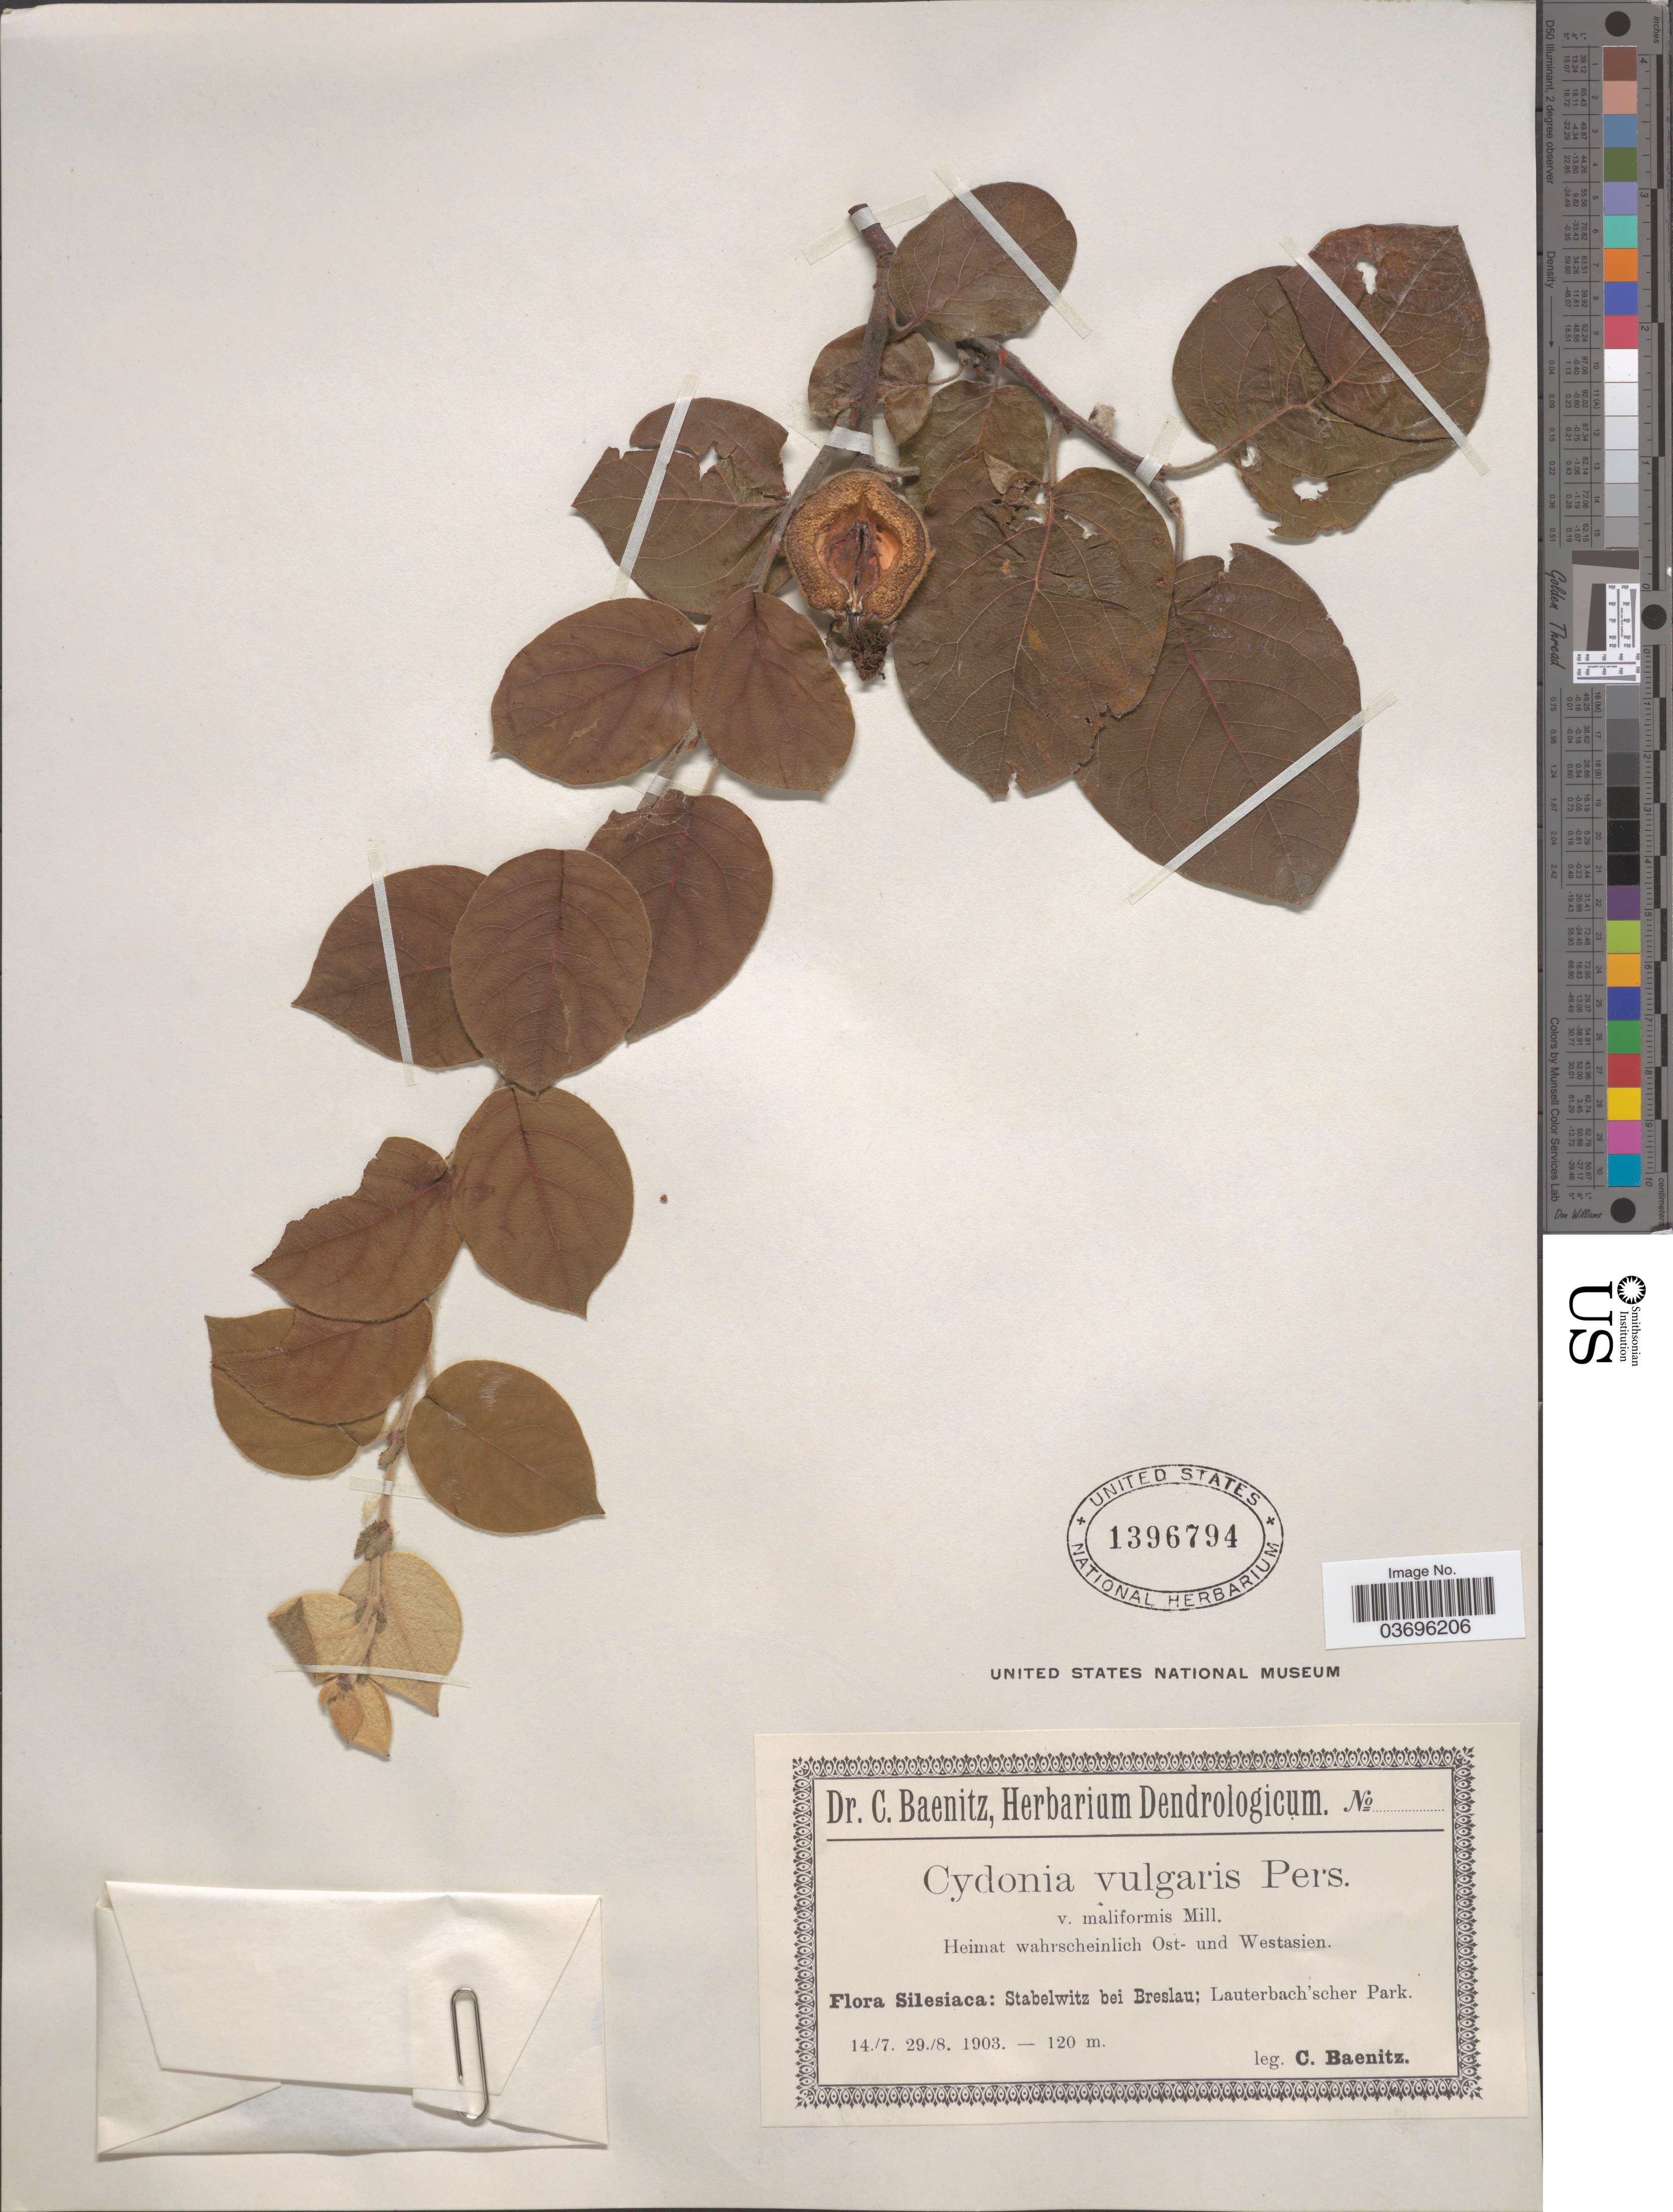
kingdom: Plantae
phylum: Tracheophyta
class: Magnoliopsida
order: Rosales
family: Rosaceae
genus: Cydonia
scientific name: Cydonia vulgaris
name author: Pers.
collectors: C. G. Baenitz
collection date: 1903-07-14/1903-08-29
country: Poland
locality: Silesiaca: Stabelwitz bei Breslau; Lauterbach'scher Park.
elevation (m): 120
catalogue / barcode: US 1396794